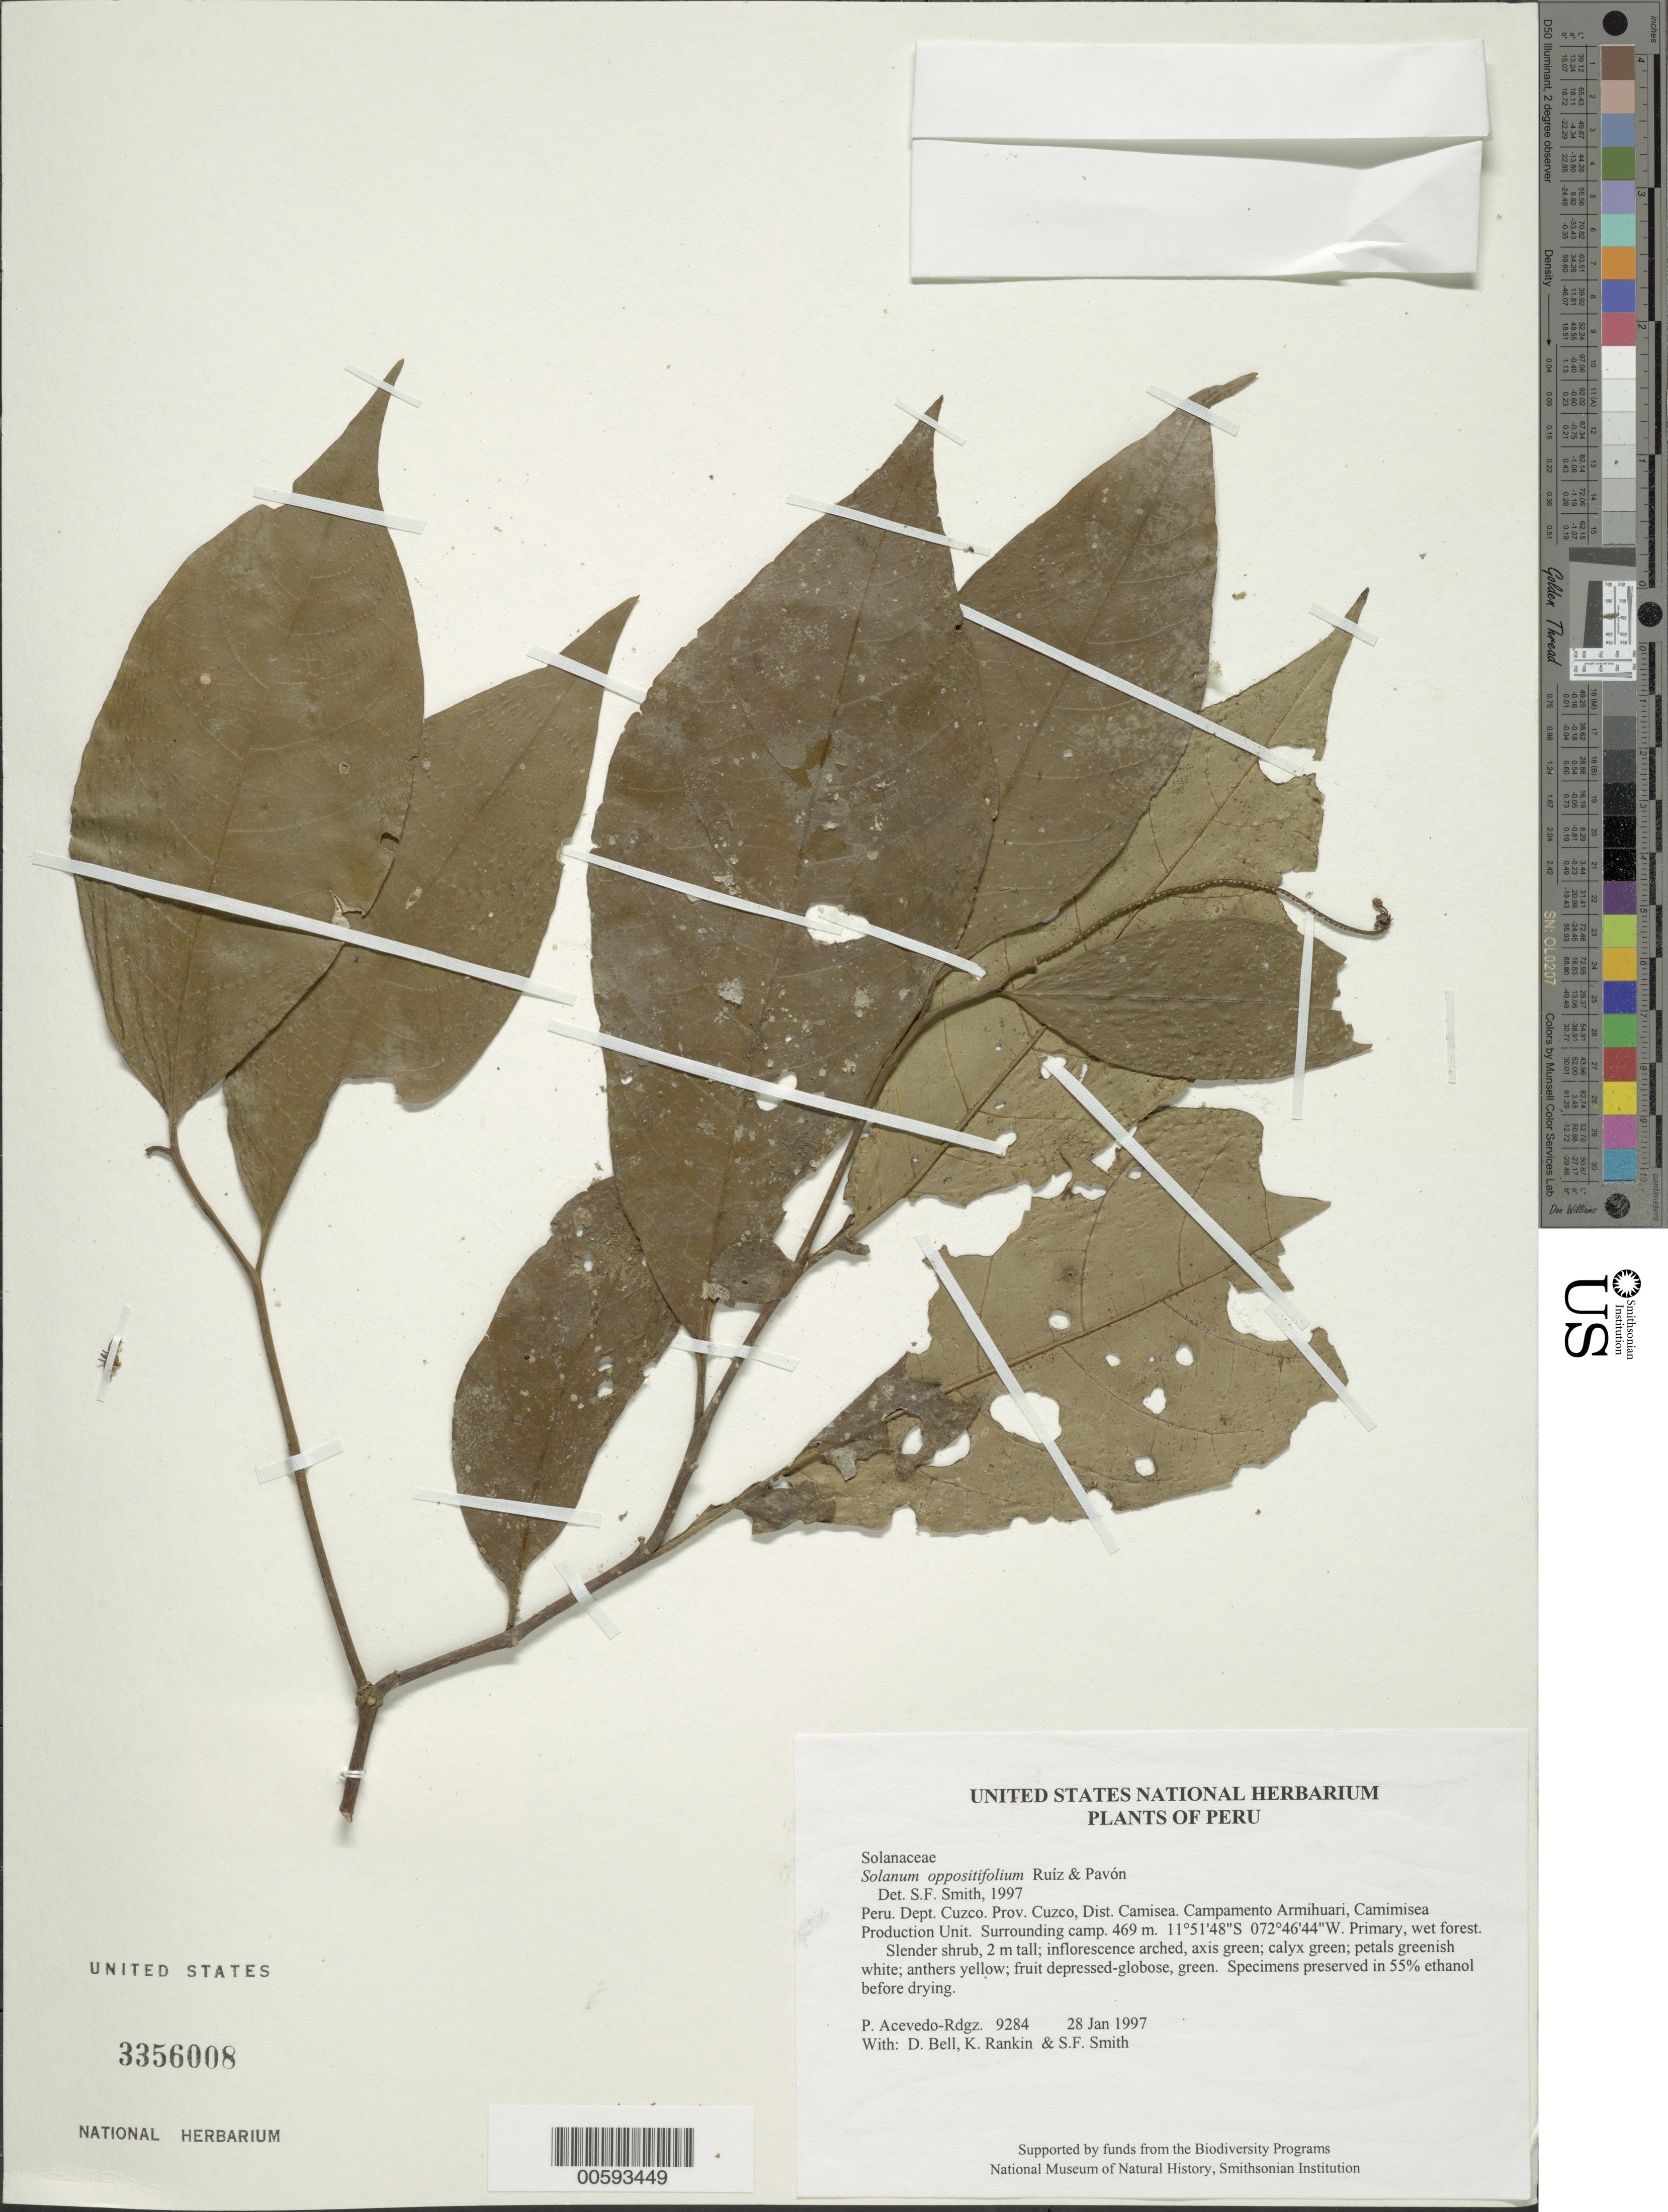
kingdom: Plantae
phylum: Tracheophyta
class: Magnoliopsida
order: Solanales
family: Solanaceae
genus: Solanum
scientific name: Solanum oppositifolium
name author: Ruiz & Pav.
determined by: Smith, Stephen F., (US), NMNH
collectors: P. Acevedo-Rodr., D. A. Bell, K. B. Rankin & S.F. Smith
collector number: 9284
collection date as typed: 28 Jan 1997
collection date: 1997-01-28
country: Peru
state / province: Cusco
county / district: Cusco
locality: Districto Camisea, Campamento Armihuari, Camimisea Production Unit. Surrounding camp.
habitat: Primary, wet forest.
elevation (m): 469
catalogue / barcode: US 3356008